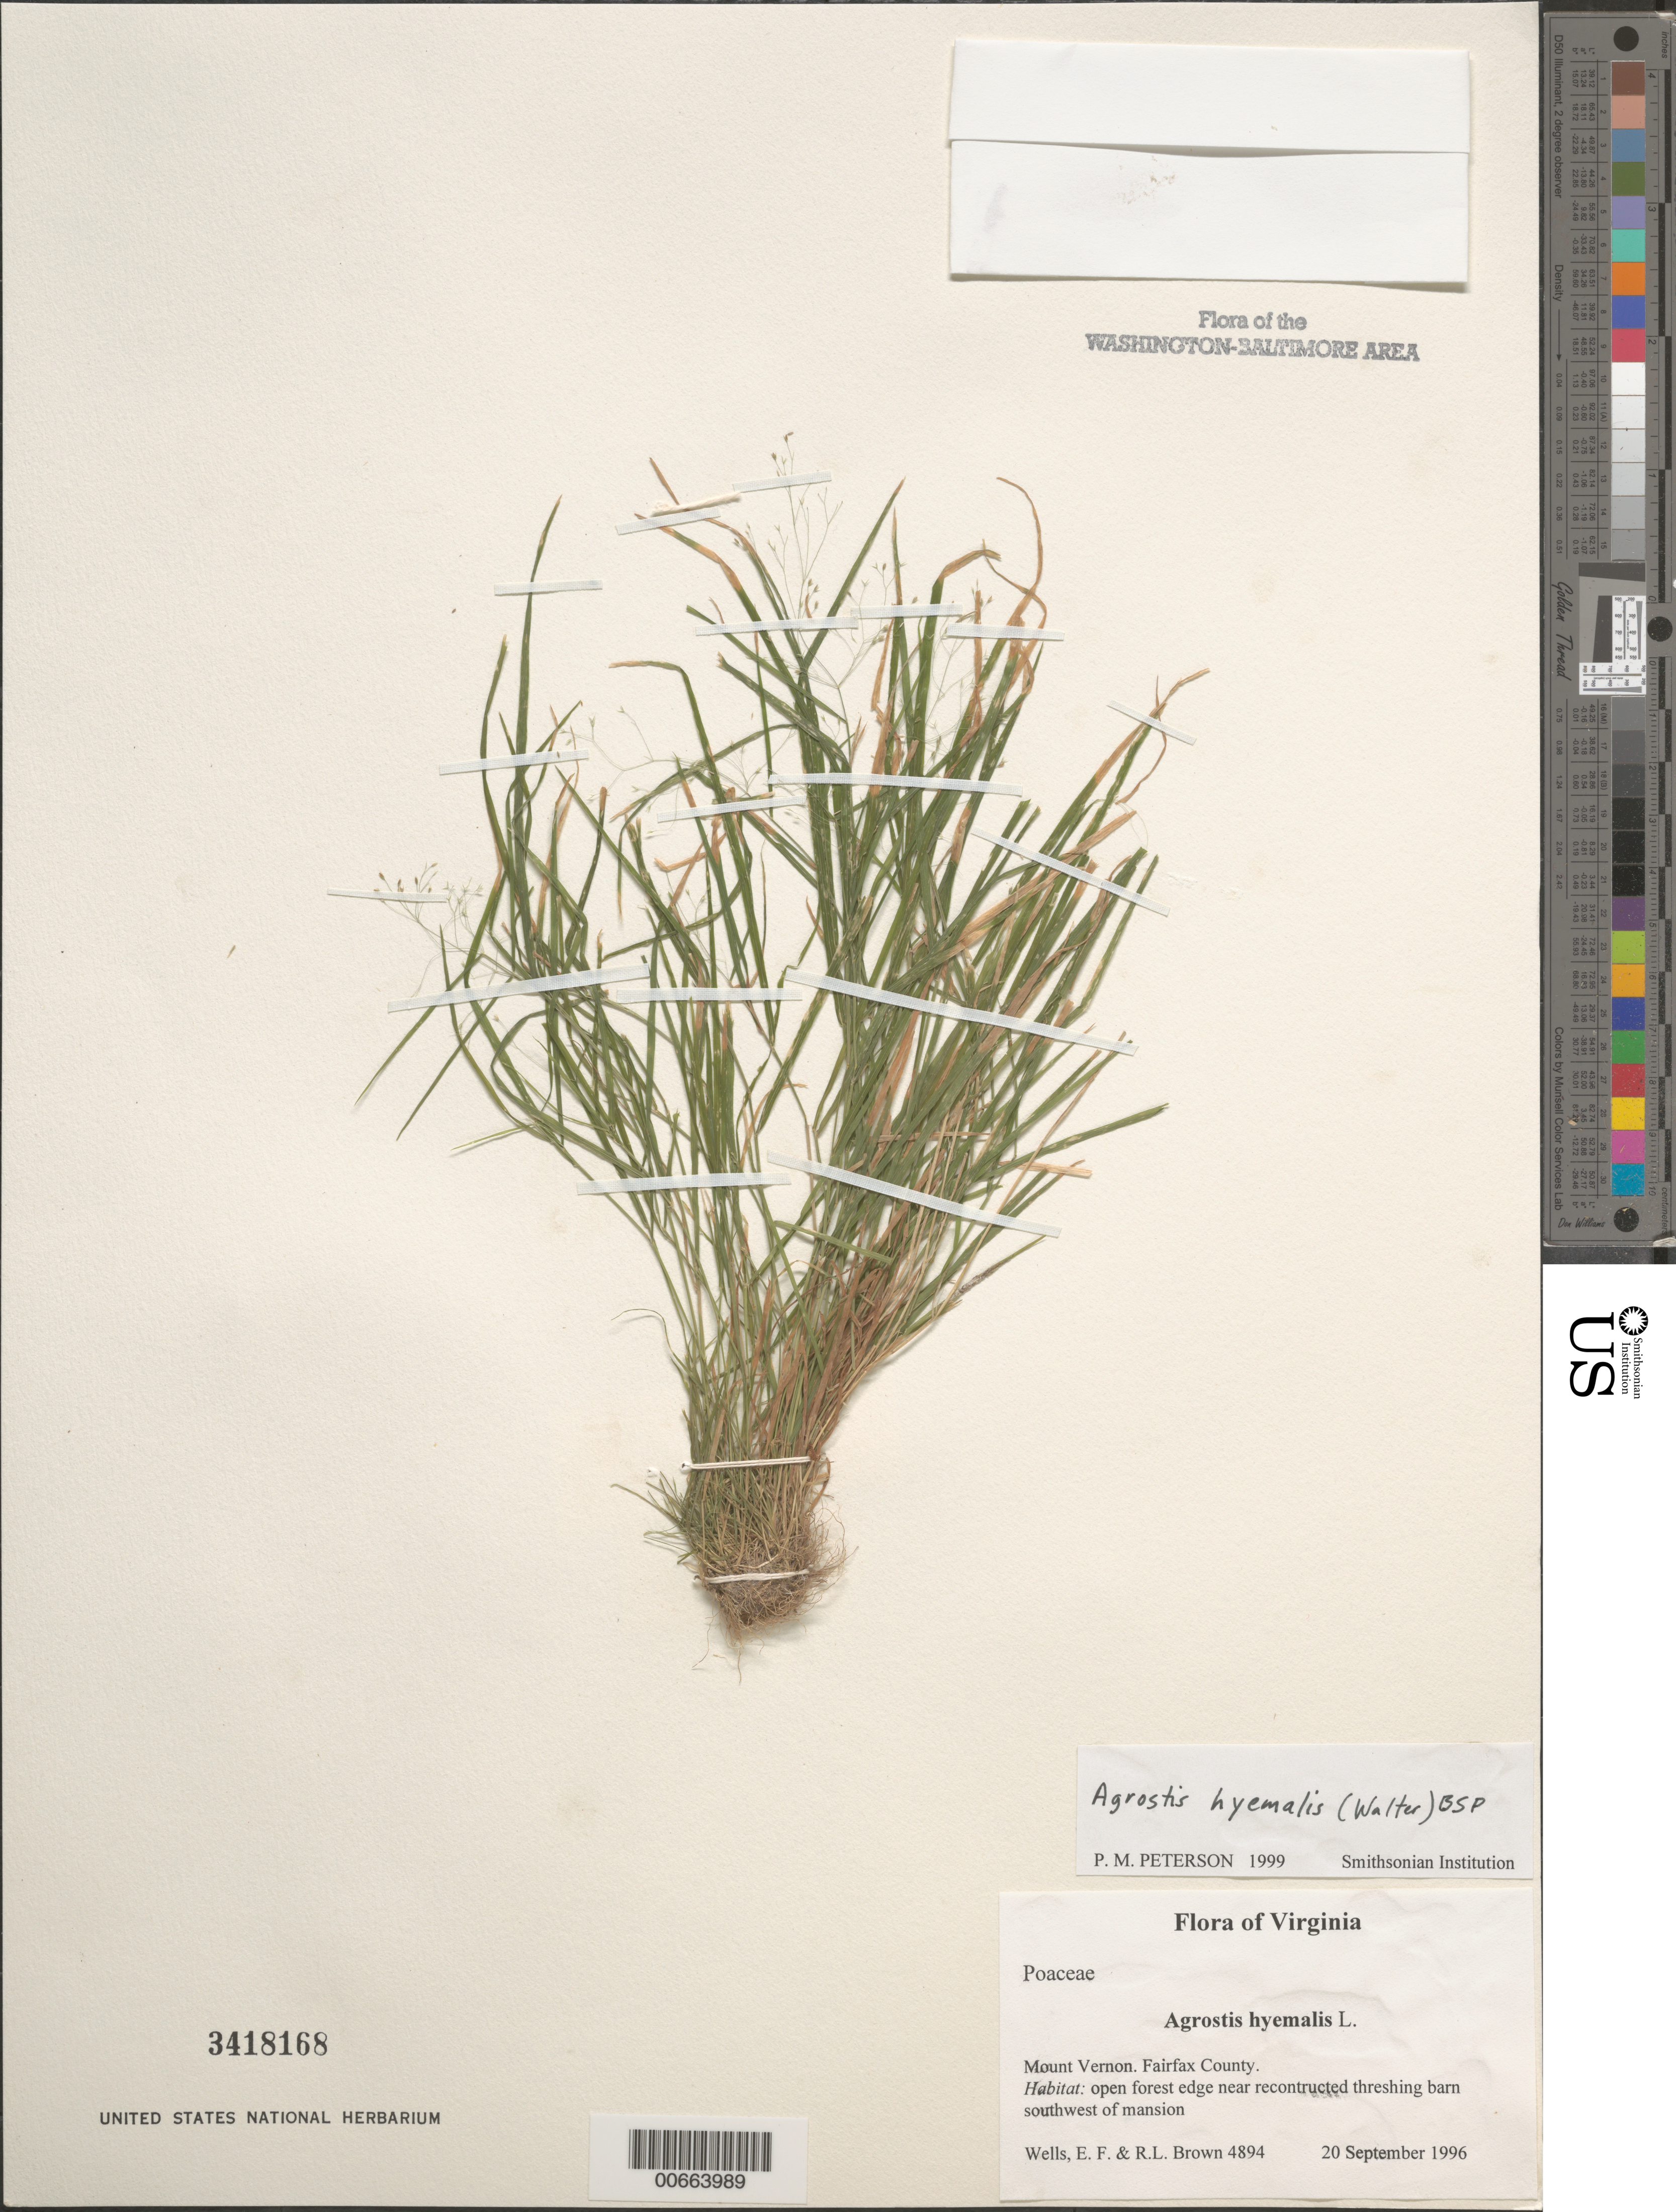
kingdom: Plantae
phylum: Tracheophyta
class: Liliopsida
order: Poales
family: Poaceae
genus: Agrostis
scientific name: Agrostis hyemalis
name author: (Walter) Britton et al.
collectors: E. F. Wells & R. L. Brown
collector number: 4894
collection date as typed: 20 Sep 1996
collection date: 1996-09-20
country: United States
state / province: Virginia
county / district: Fairfax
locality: Mount Vernon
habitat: open forest edge near recontructed threshing barn southwest of mansion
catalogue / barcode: US 3418168